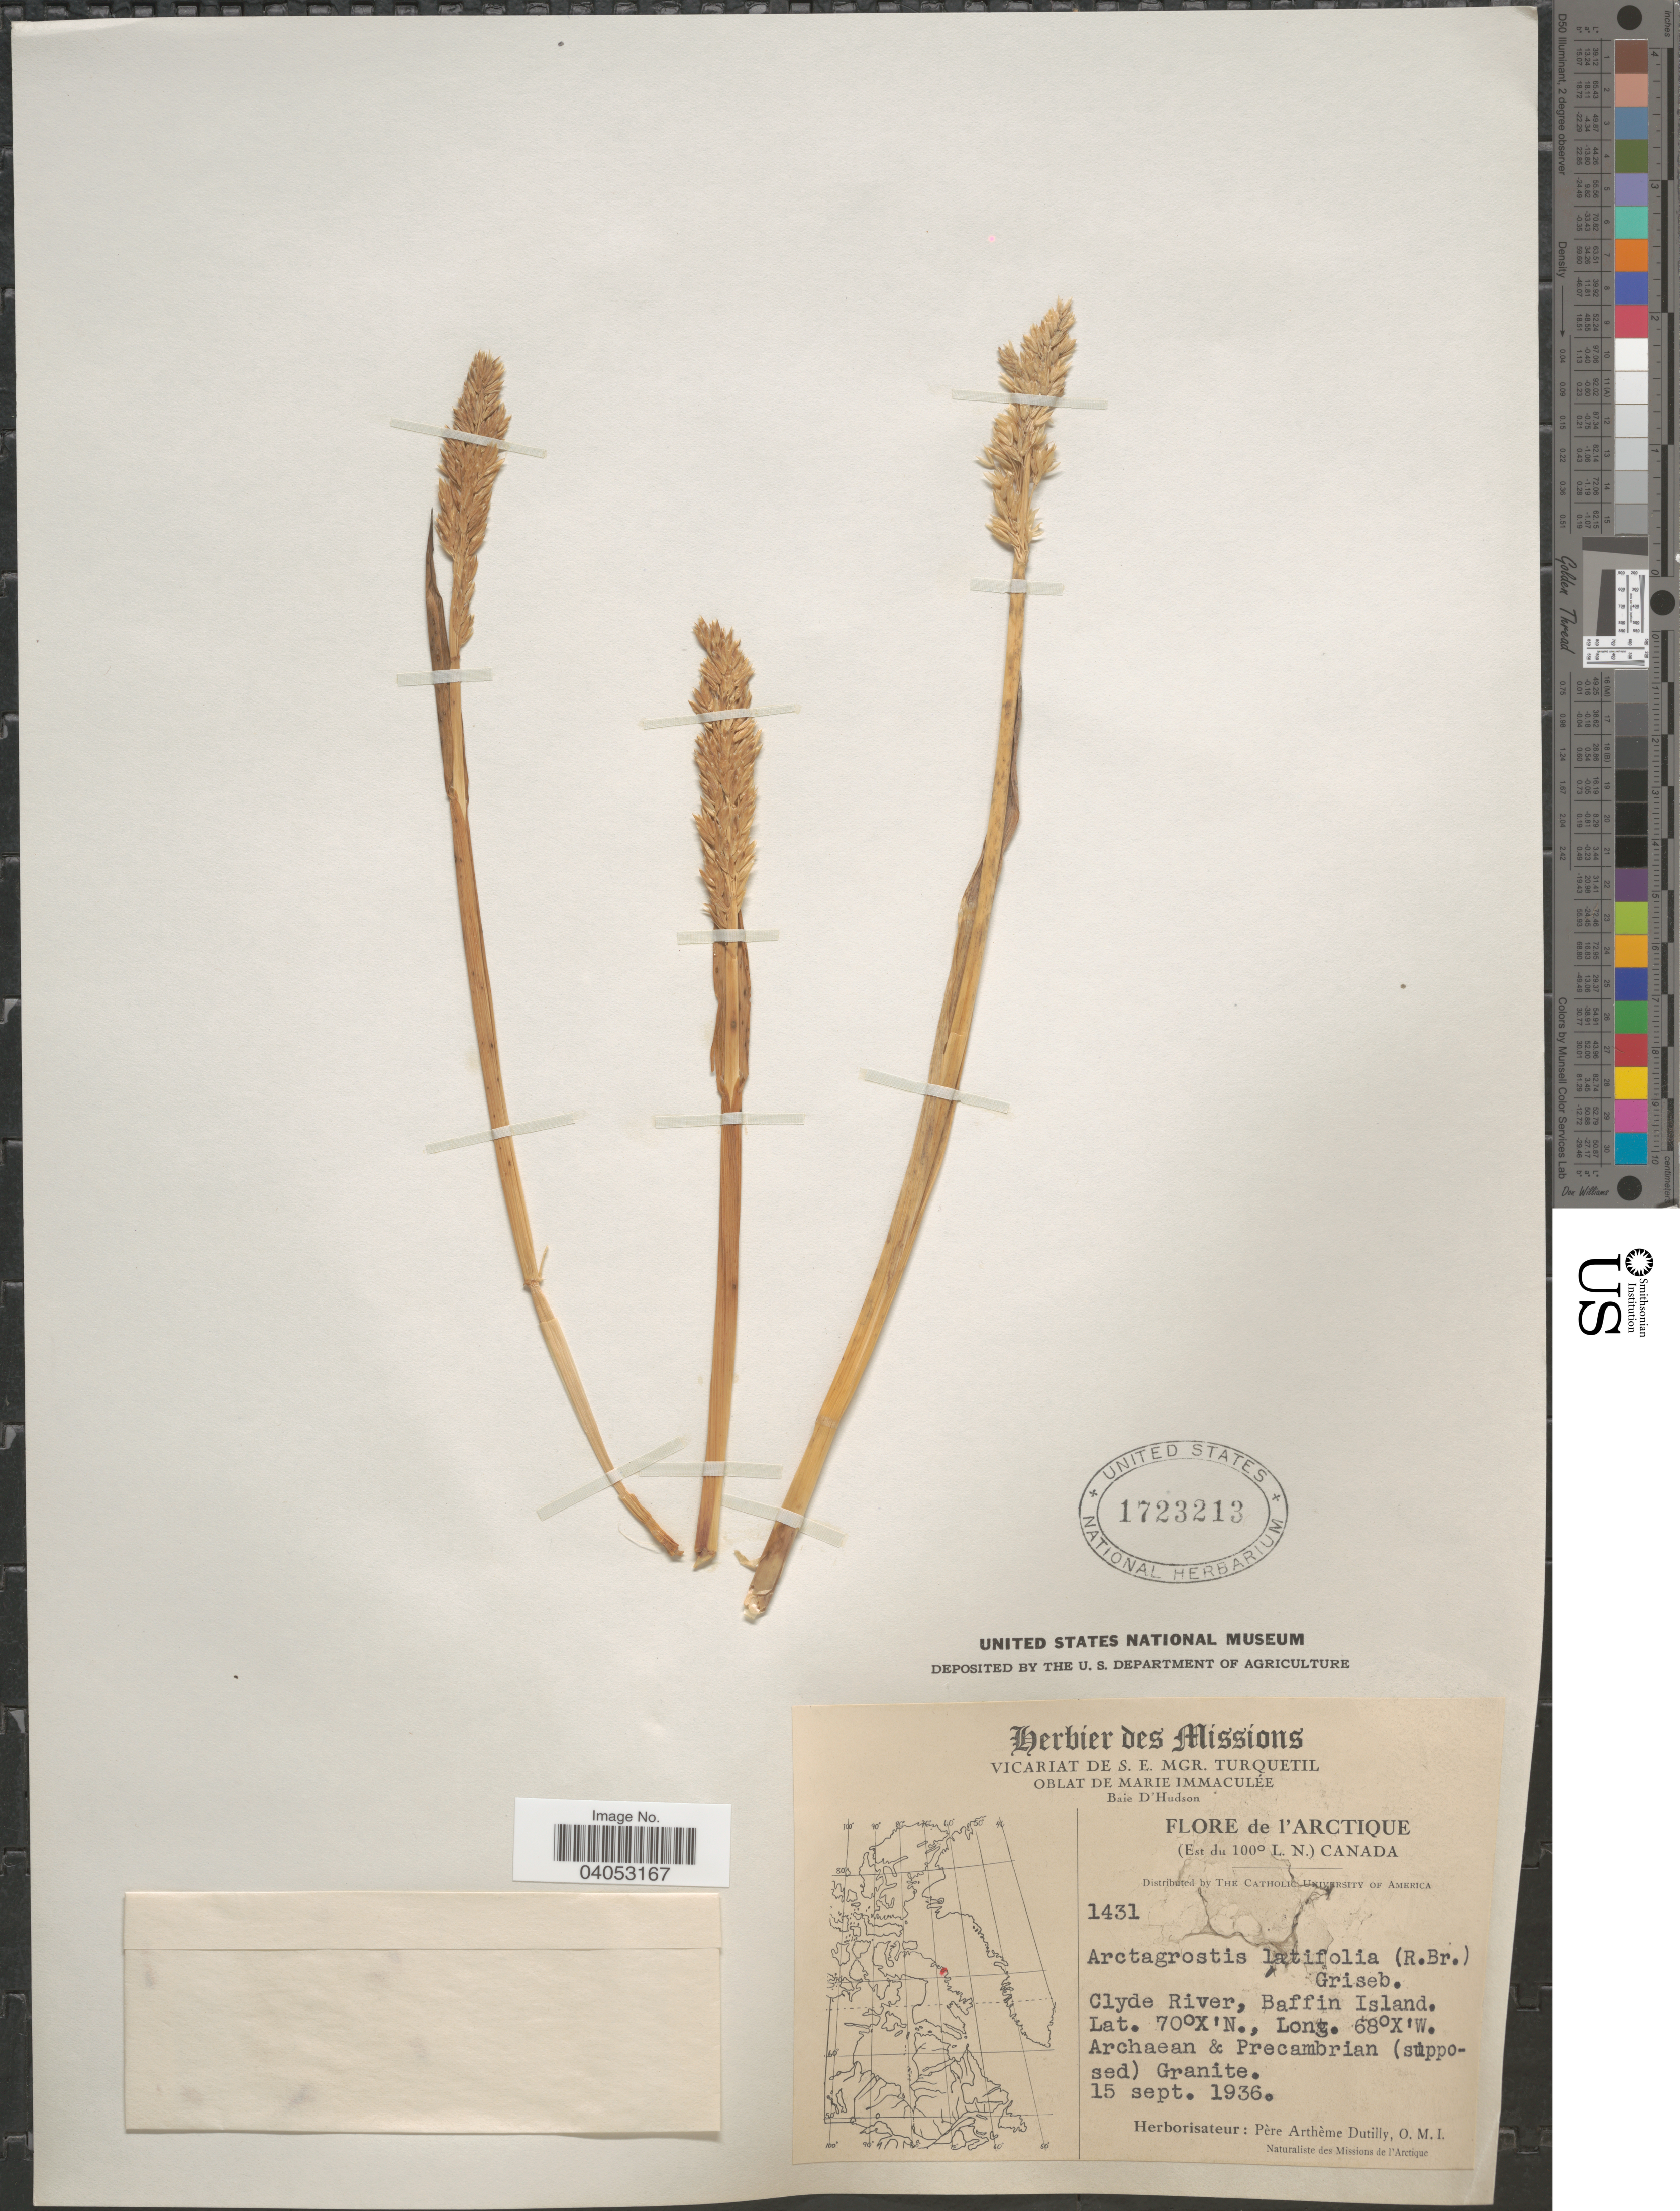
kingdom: Plantae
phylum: Tracheophyta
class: Liliopsida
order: Poales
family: Poaceae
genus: Arctagrostis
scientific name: Arctagrostis latifolia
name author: (R. Br.) Griseb.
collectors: P. Dutilly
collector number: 1431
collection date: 1936-09-15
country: Canada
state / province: Nunavut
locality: L'Arctique. (Est du 100º L. N.). Clyde River, Baffin Island.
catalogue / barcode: US 1723213